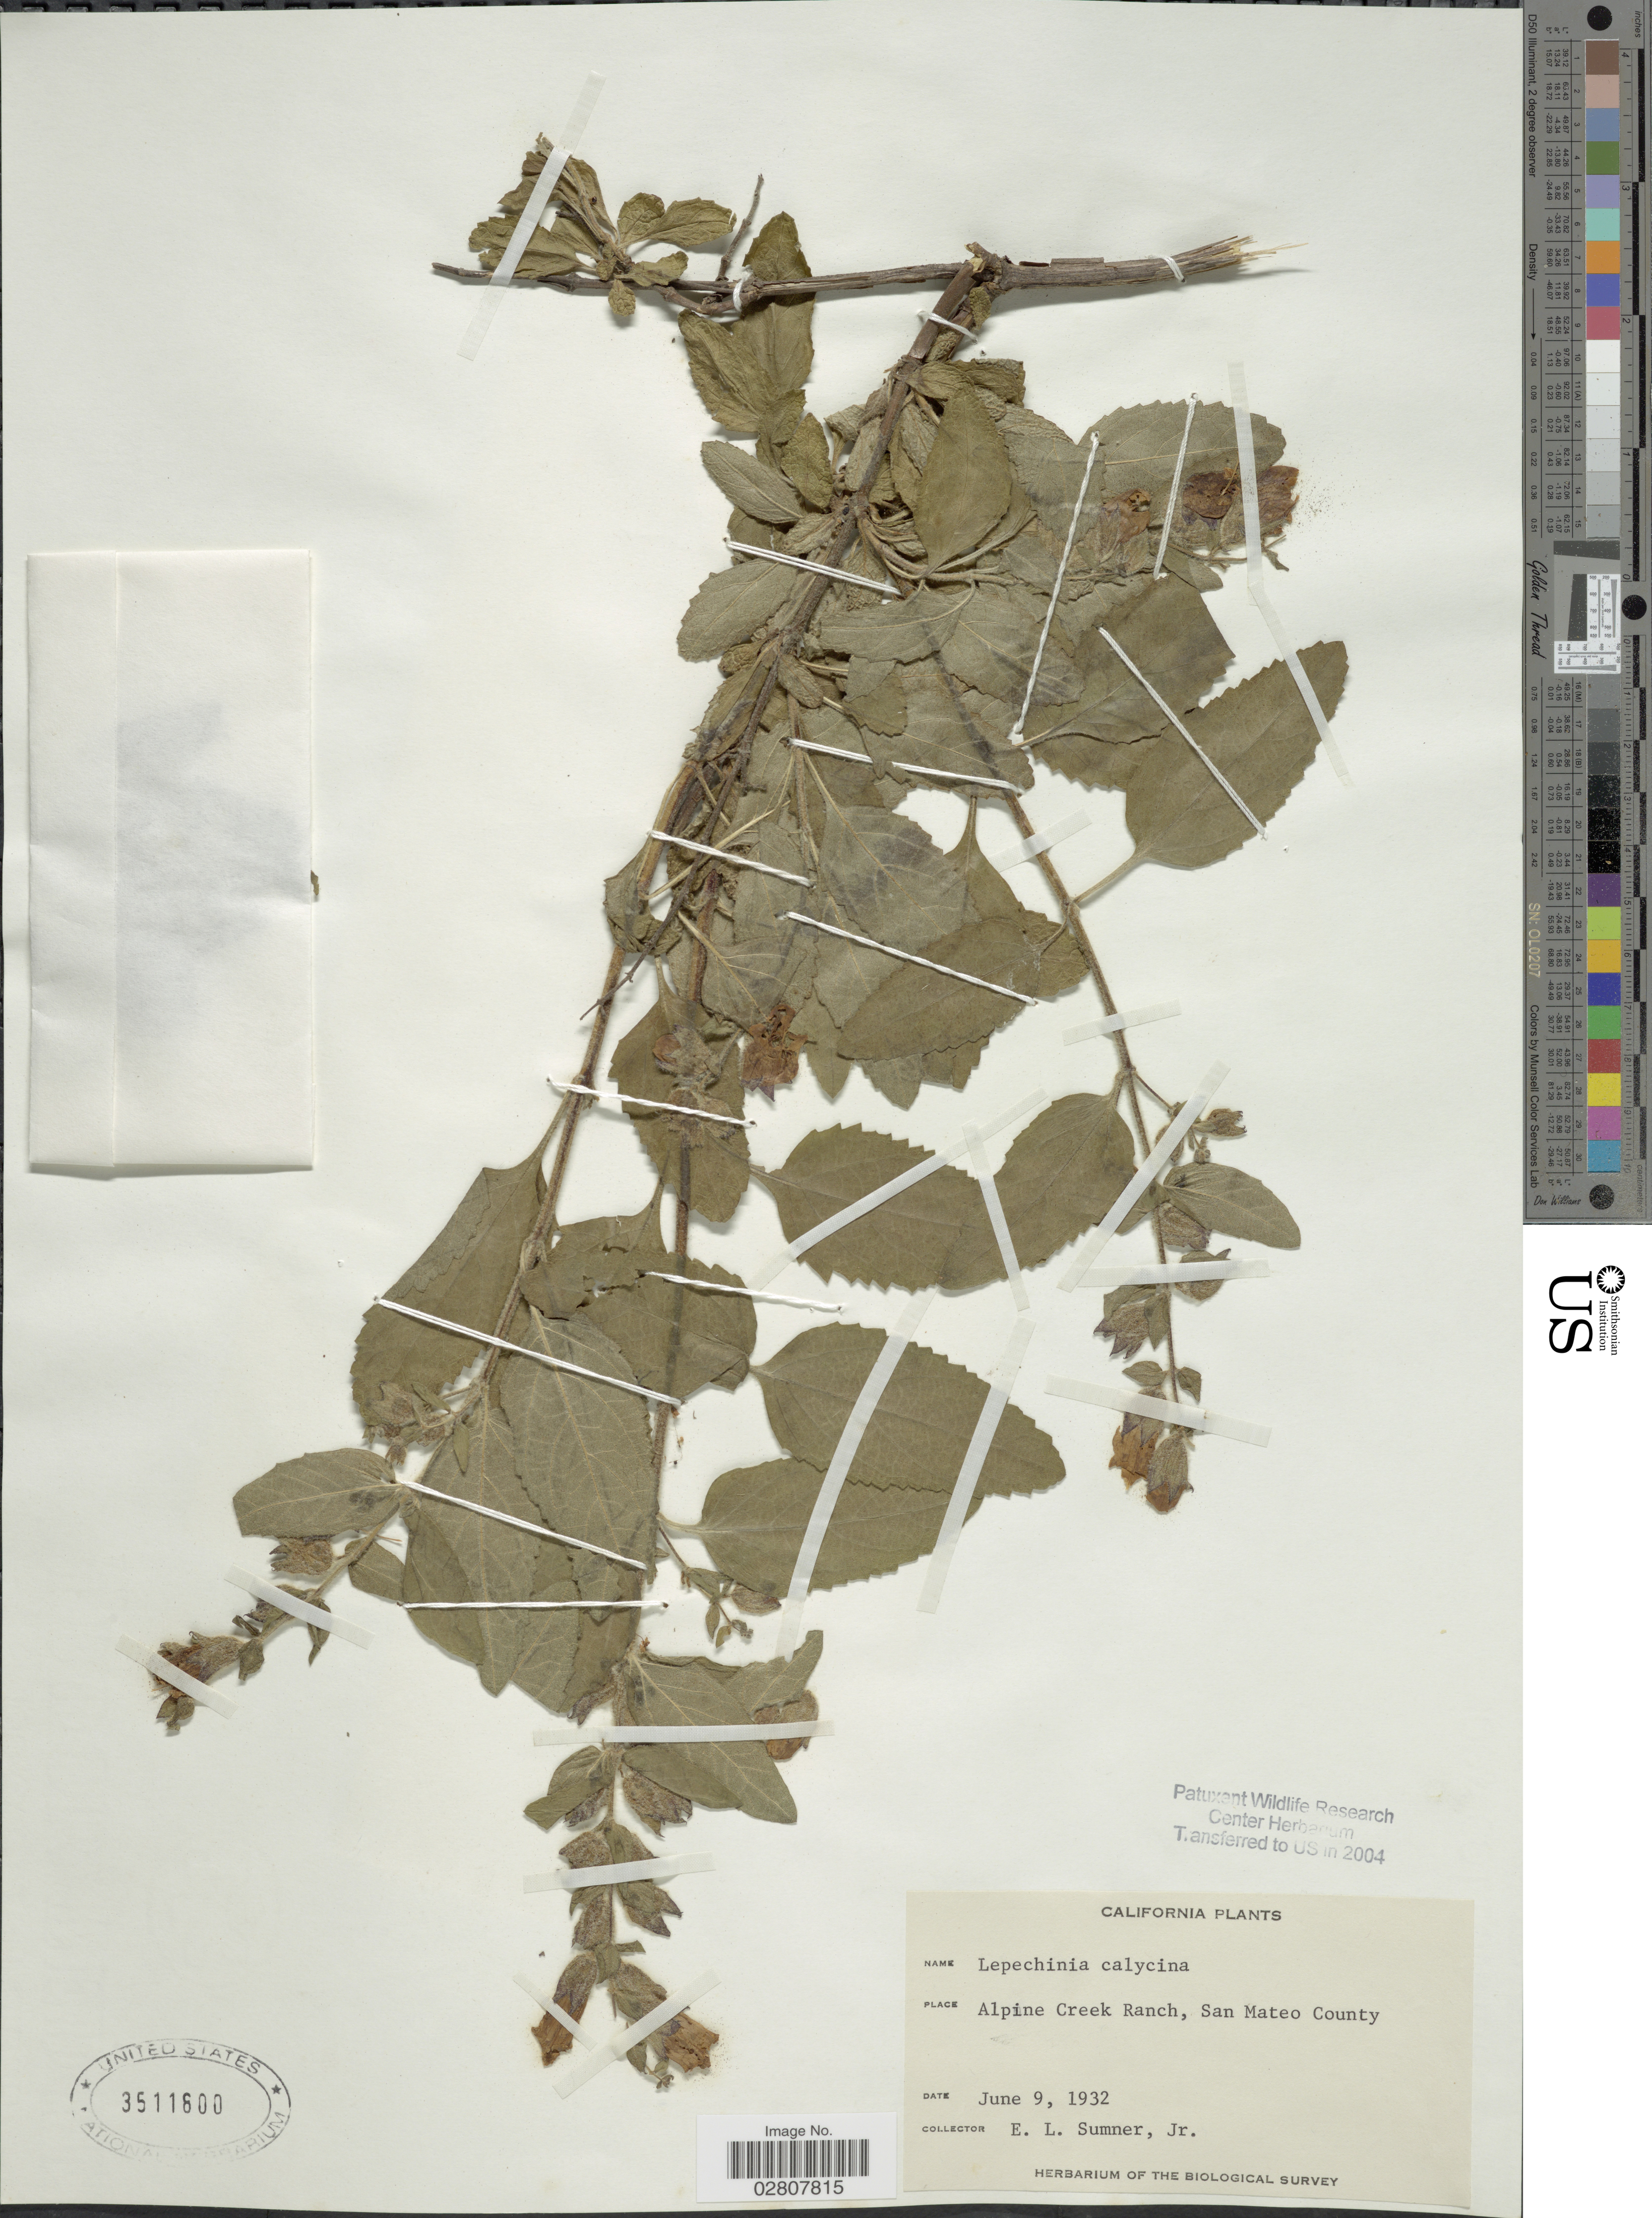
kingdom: Plantae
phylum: Tracheophyta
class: Magnoliopsida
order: Lamiales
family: Lamiaceae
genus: Lepechinia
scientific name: Lepechinia calycina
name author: (Benth.) Epling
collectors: E. Sumner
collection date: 1932-06-09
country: United States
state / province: California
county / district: San Mateo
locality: Alpine Creek Ranch, San Mateo County.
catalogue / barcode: US 3511800